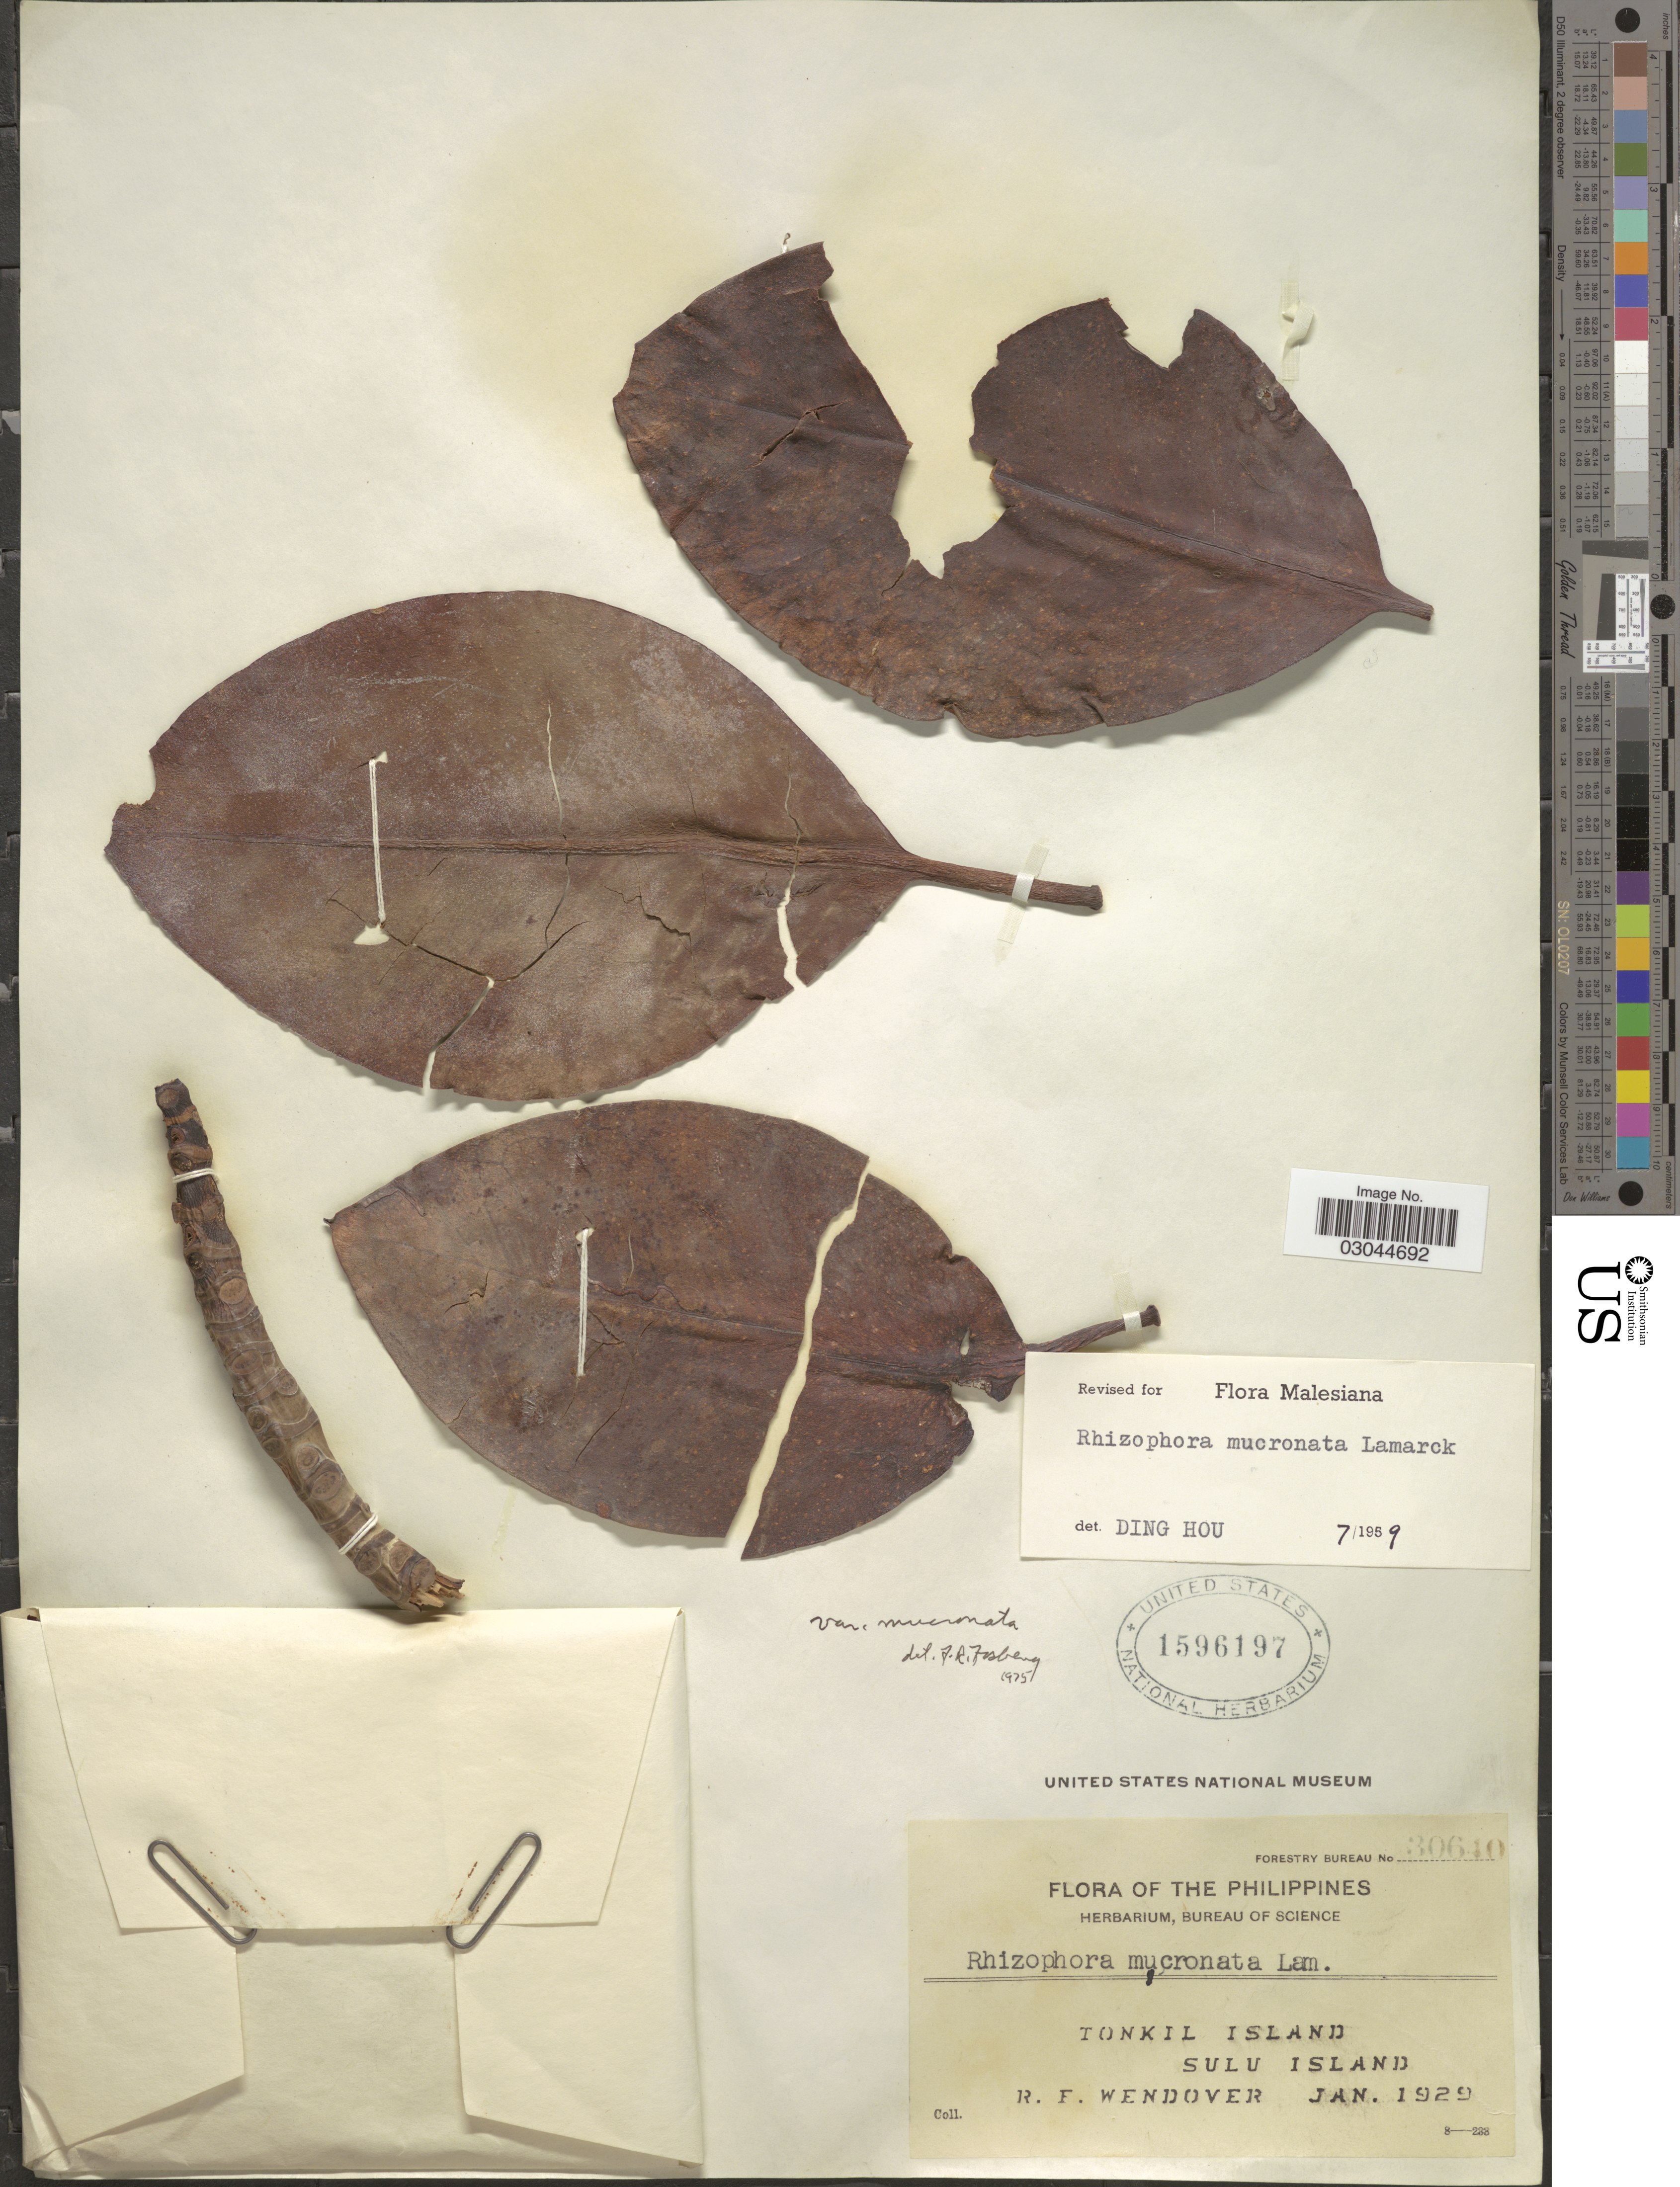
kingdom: Plantae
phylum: Tracheophyta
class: Magnoliopsida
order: Malpighiales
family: Rhizophoraceae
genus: Rhizophora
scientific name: Rhizophora mucronata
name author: Lam.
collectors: R. Wendover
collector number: Forestry Bureau 30640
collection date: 1929-01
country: Philippines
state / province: Muslim Mindanao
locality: Tonkil Island. Sulu Island.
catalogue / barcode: US 1596197